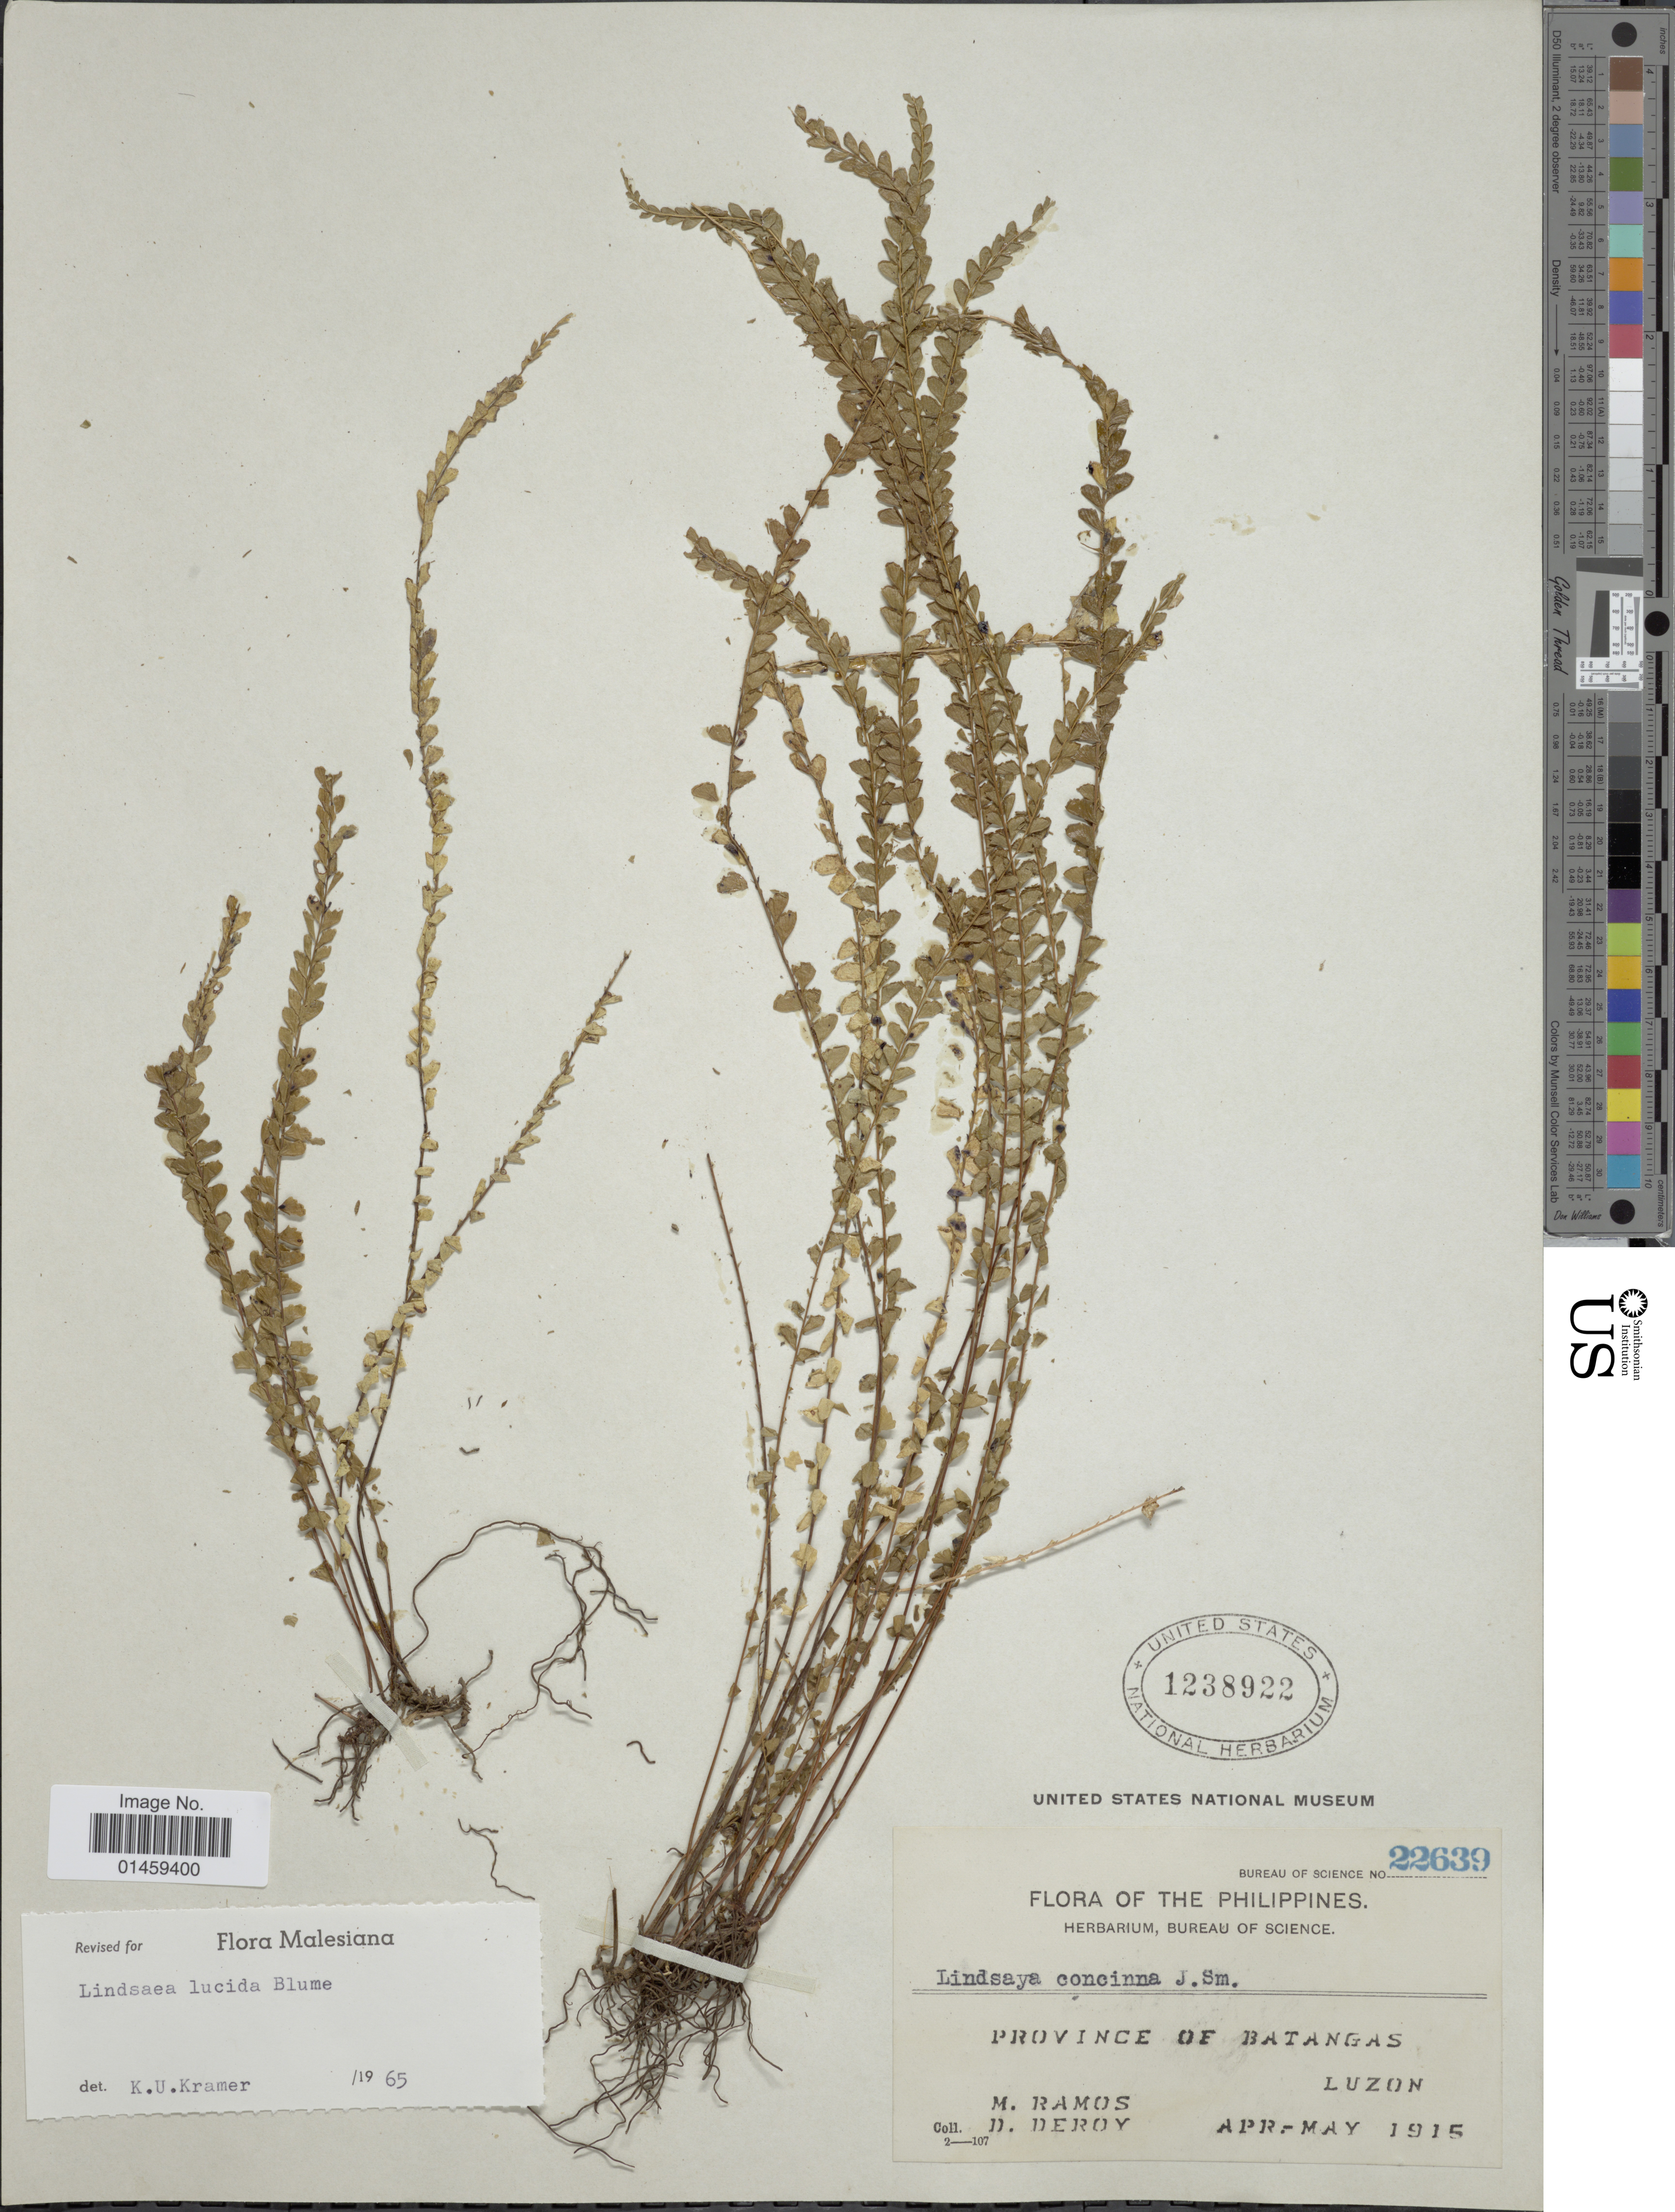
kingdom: Plantae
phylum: Tracheophyta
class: Polypodiopsida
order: Polypodiales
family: Lindsaeaceae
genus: Lindsaea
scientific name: Lindsaea lucida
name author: Blume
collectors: M. Ramos & D. Deroy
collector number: Bureau of Science 22639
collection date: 1915-04/1915-05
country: Philippines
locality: Province of Batangas. Luzon.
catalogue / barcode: US 1238922